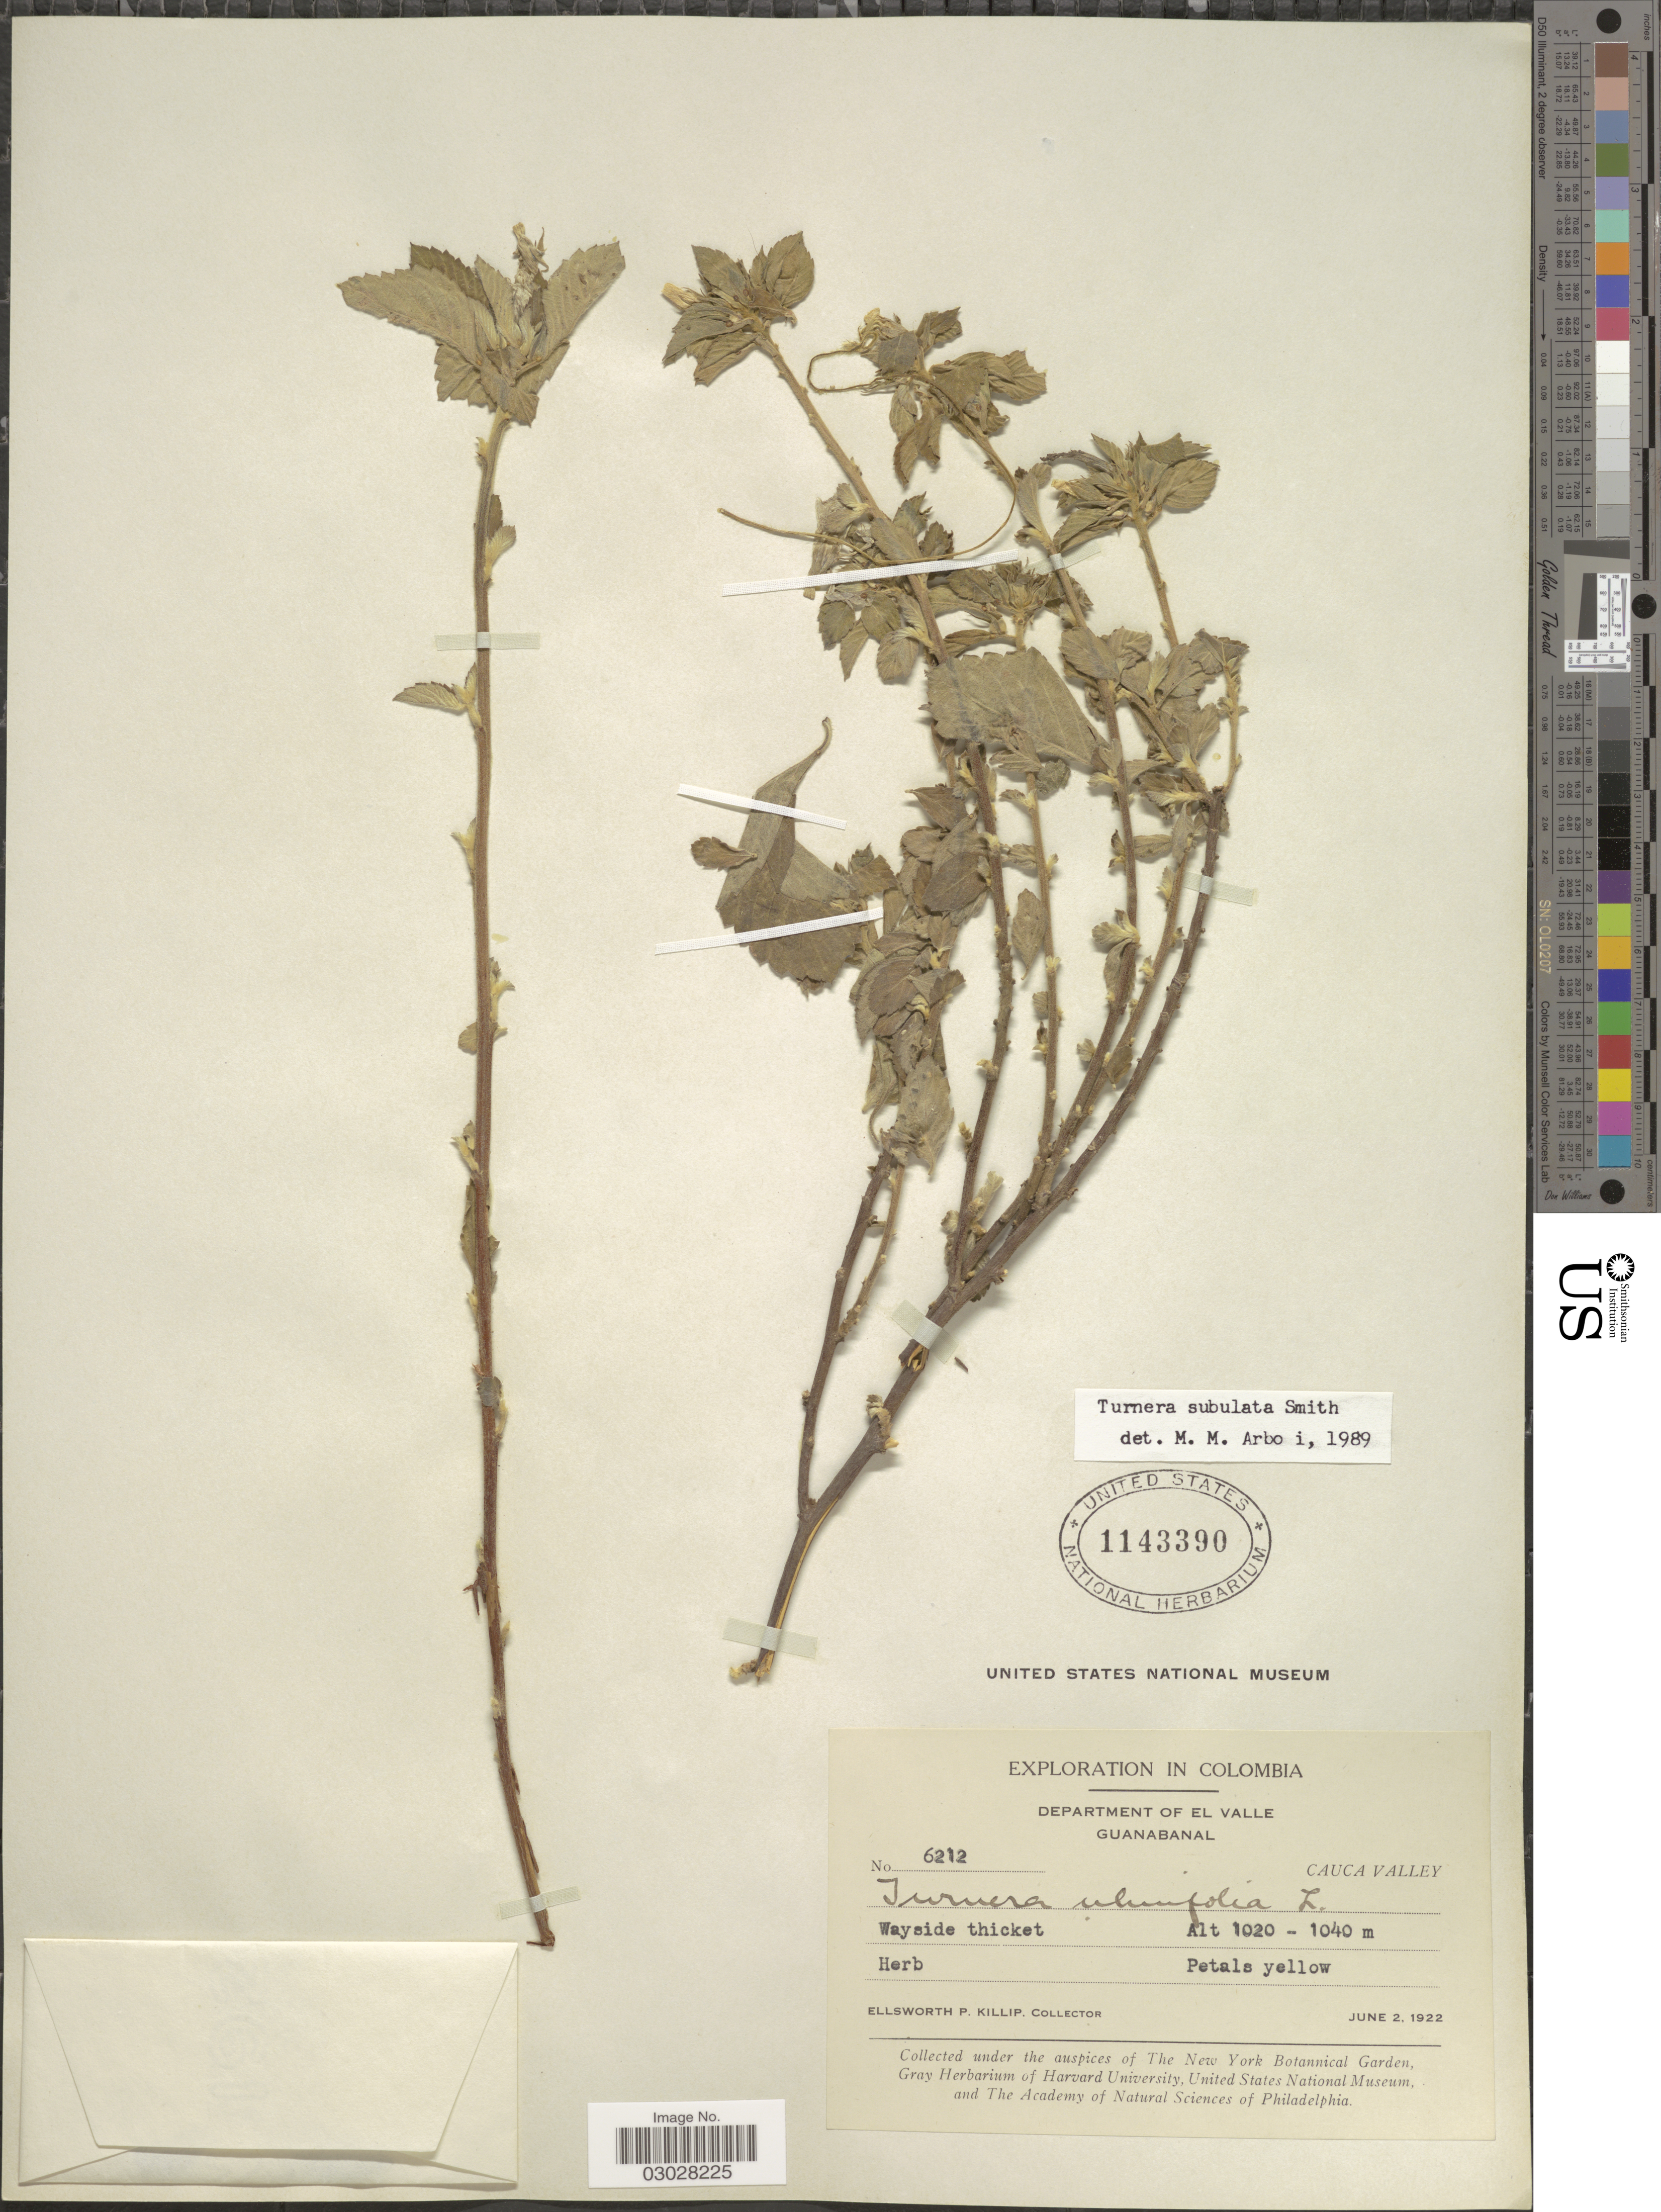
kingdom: Plantae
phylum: Tracheophyta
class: Magnoliopsida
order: Malpighiales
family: Turneraceae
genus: Turnera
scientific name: Turnera subulata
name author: Sm.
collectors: E. P. Killip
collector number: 6212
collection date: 1922-06-02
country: Colombia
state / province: Valle del Cauca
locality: Department of El Valle. Guanabanal. Cauca Valley.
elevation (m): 1020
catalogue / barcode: US 1143390